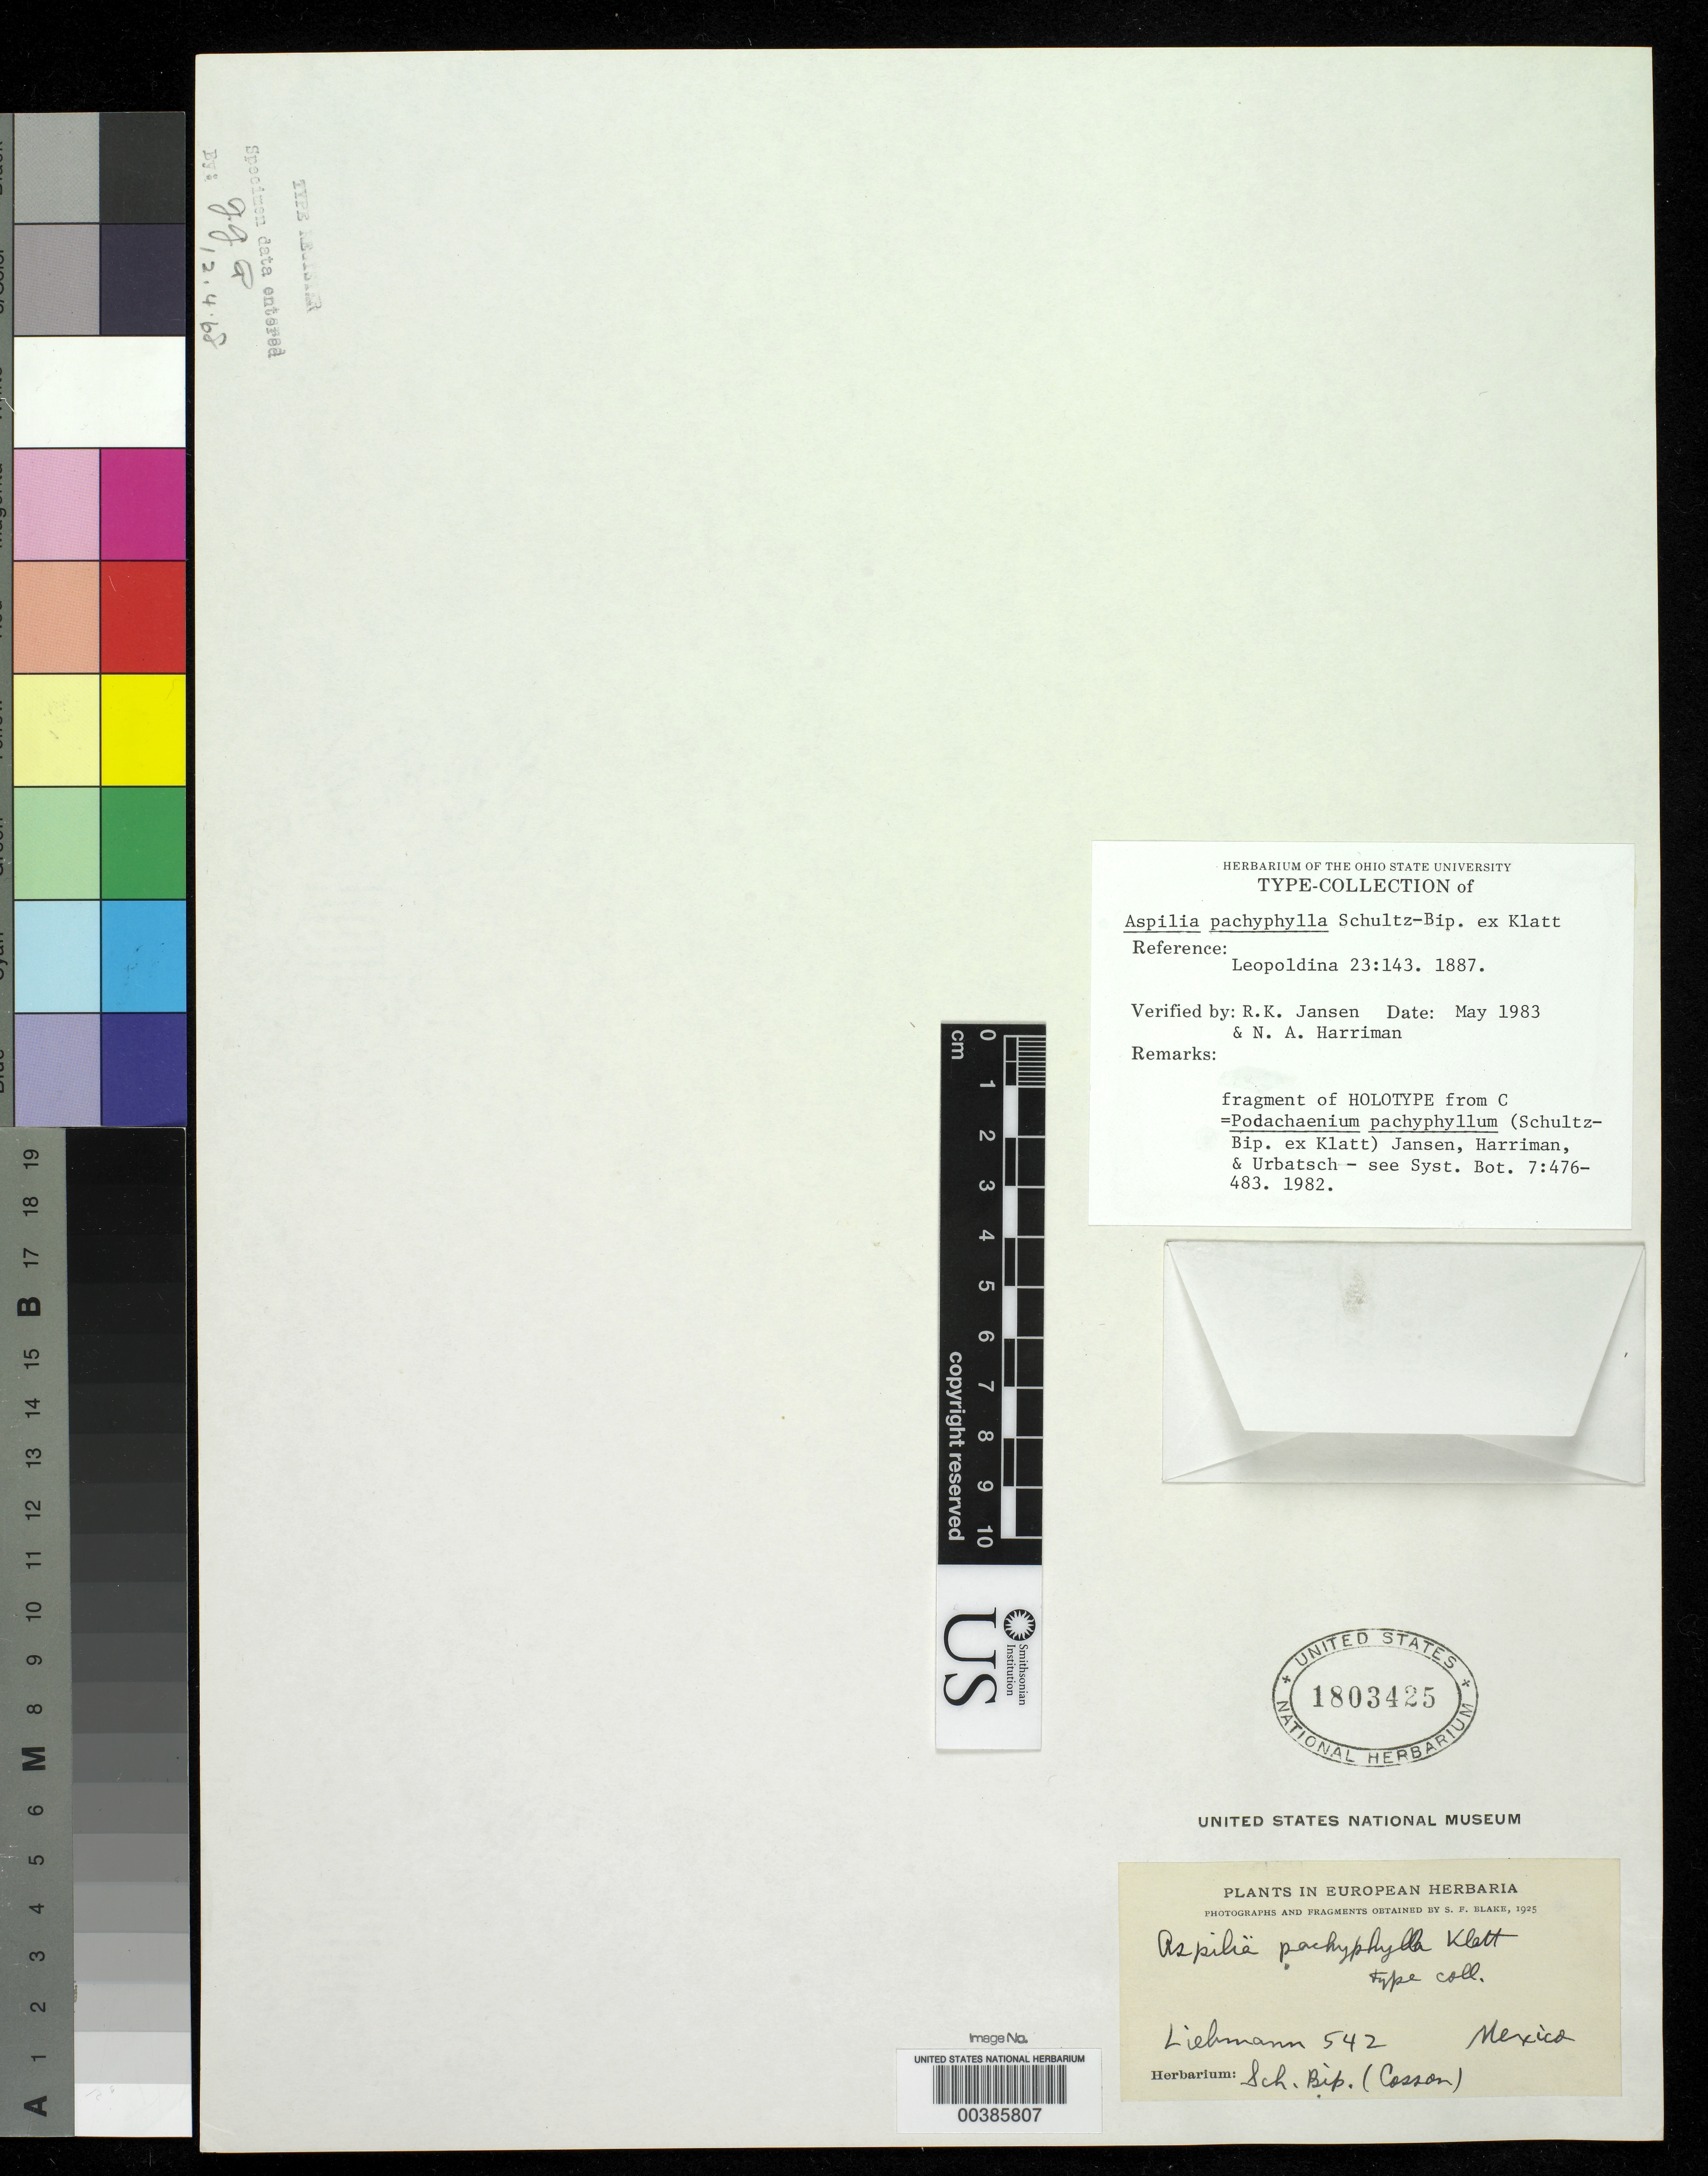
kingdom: Plantae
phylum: Tracheophyta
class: Magnoliopsida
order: Asterales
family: Asteraceae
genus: Aspilia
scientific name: Aspilia pachyphylla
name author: Sch. Bip. ex Klatt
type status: Type Fragment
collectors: F. M. Liebmann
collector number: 542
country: Mexico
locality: E of Monserrat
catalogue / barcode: US 1803425